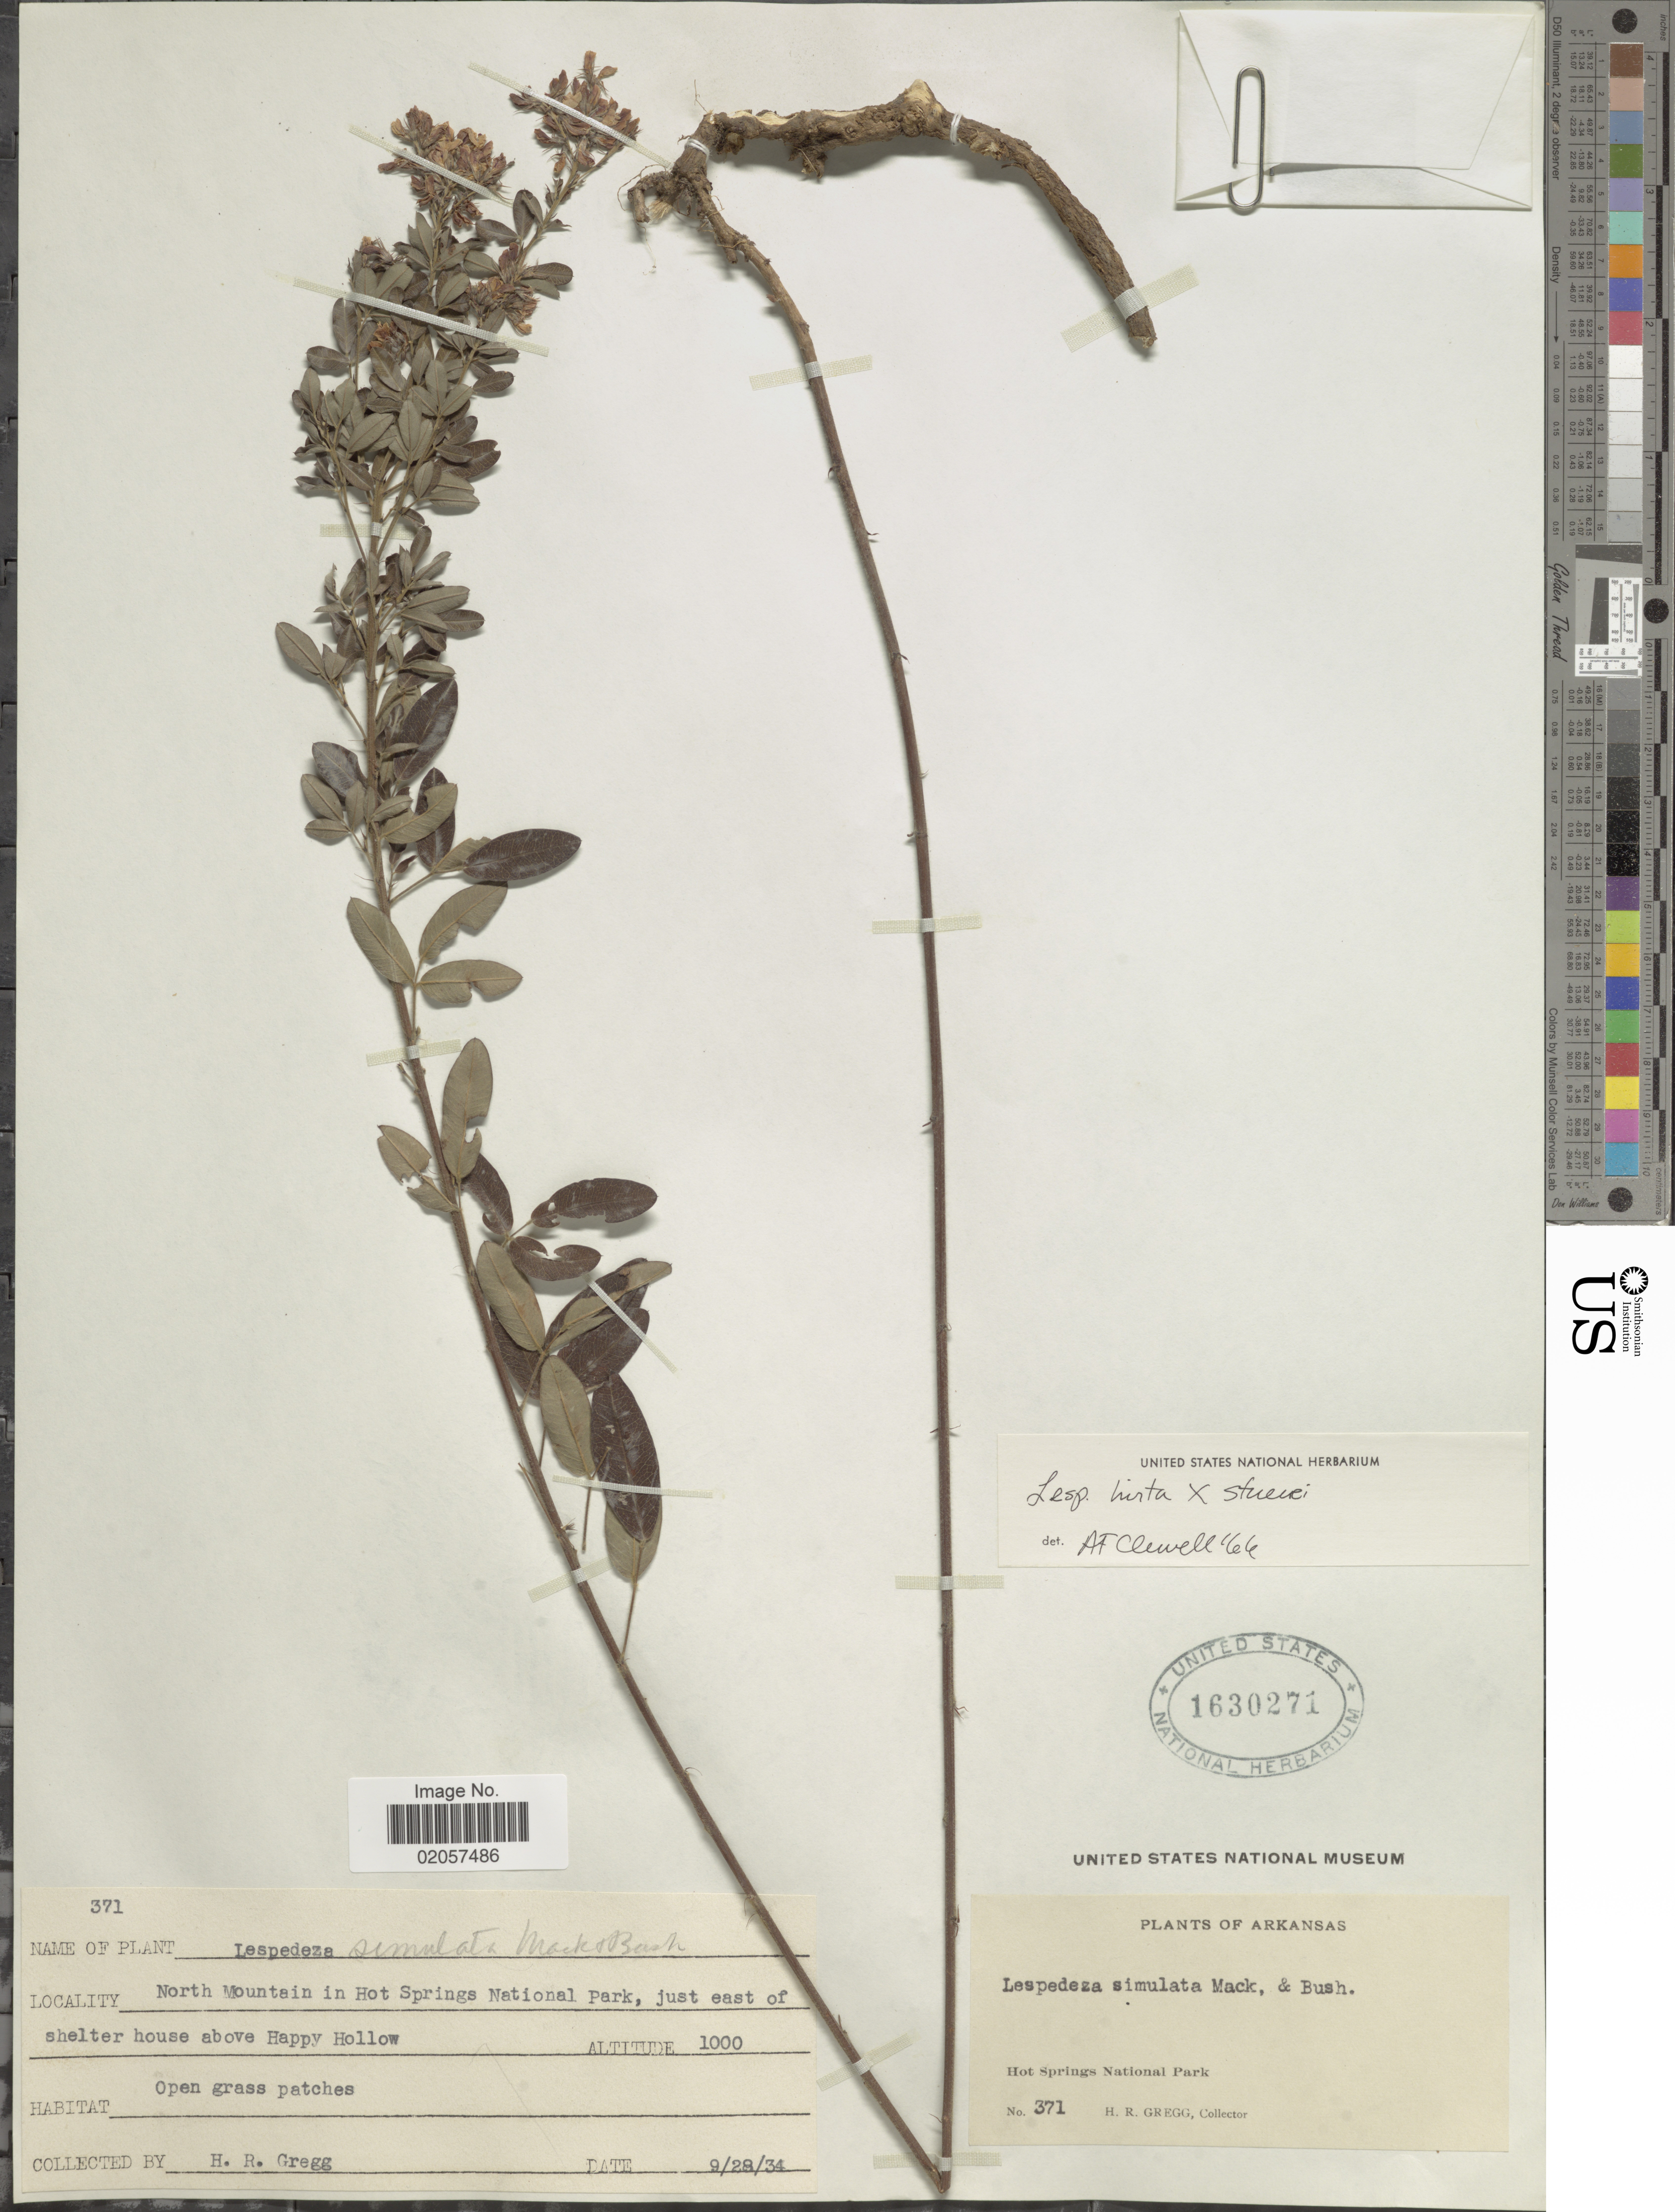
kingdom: Plantae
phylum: Tracheophyta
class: Magnoliopsida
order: Fabales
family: Fabaceae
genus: Lespedeza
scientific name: Lespedeza stuevei x L. hirta (L.) Hornem.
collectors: H. Gregg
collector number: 371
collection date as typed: Transcribed d/m/y: 28/9/34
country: United States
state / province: Arkansas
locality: North Mountain in Hot Springs National Park, just east of shelter house above Happy Hollow. National Park.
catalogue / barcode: US 1630271